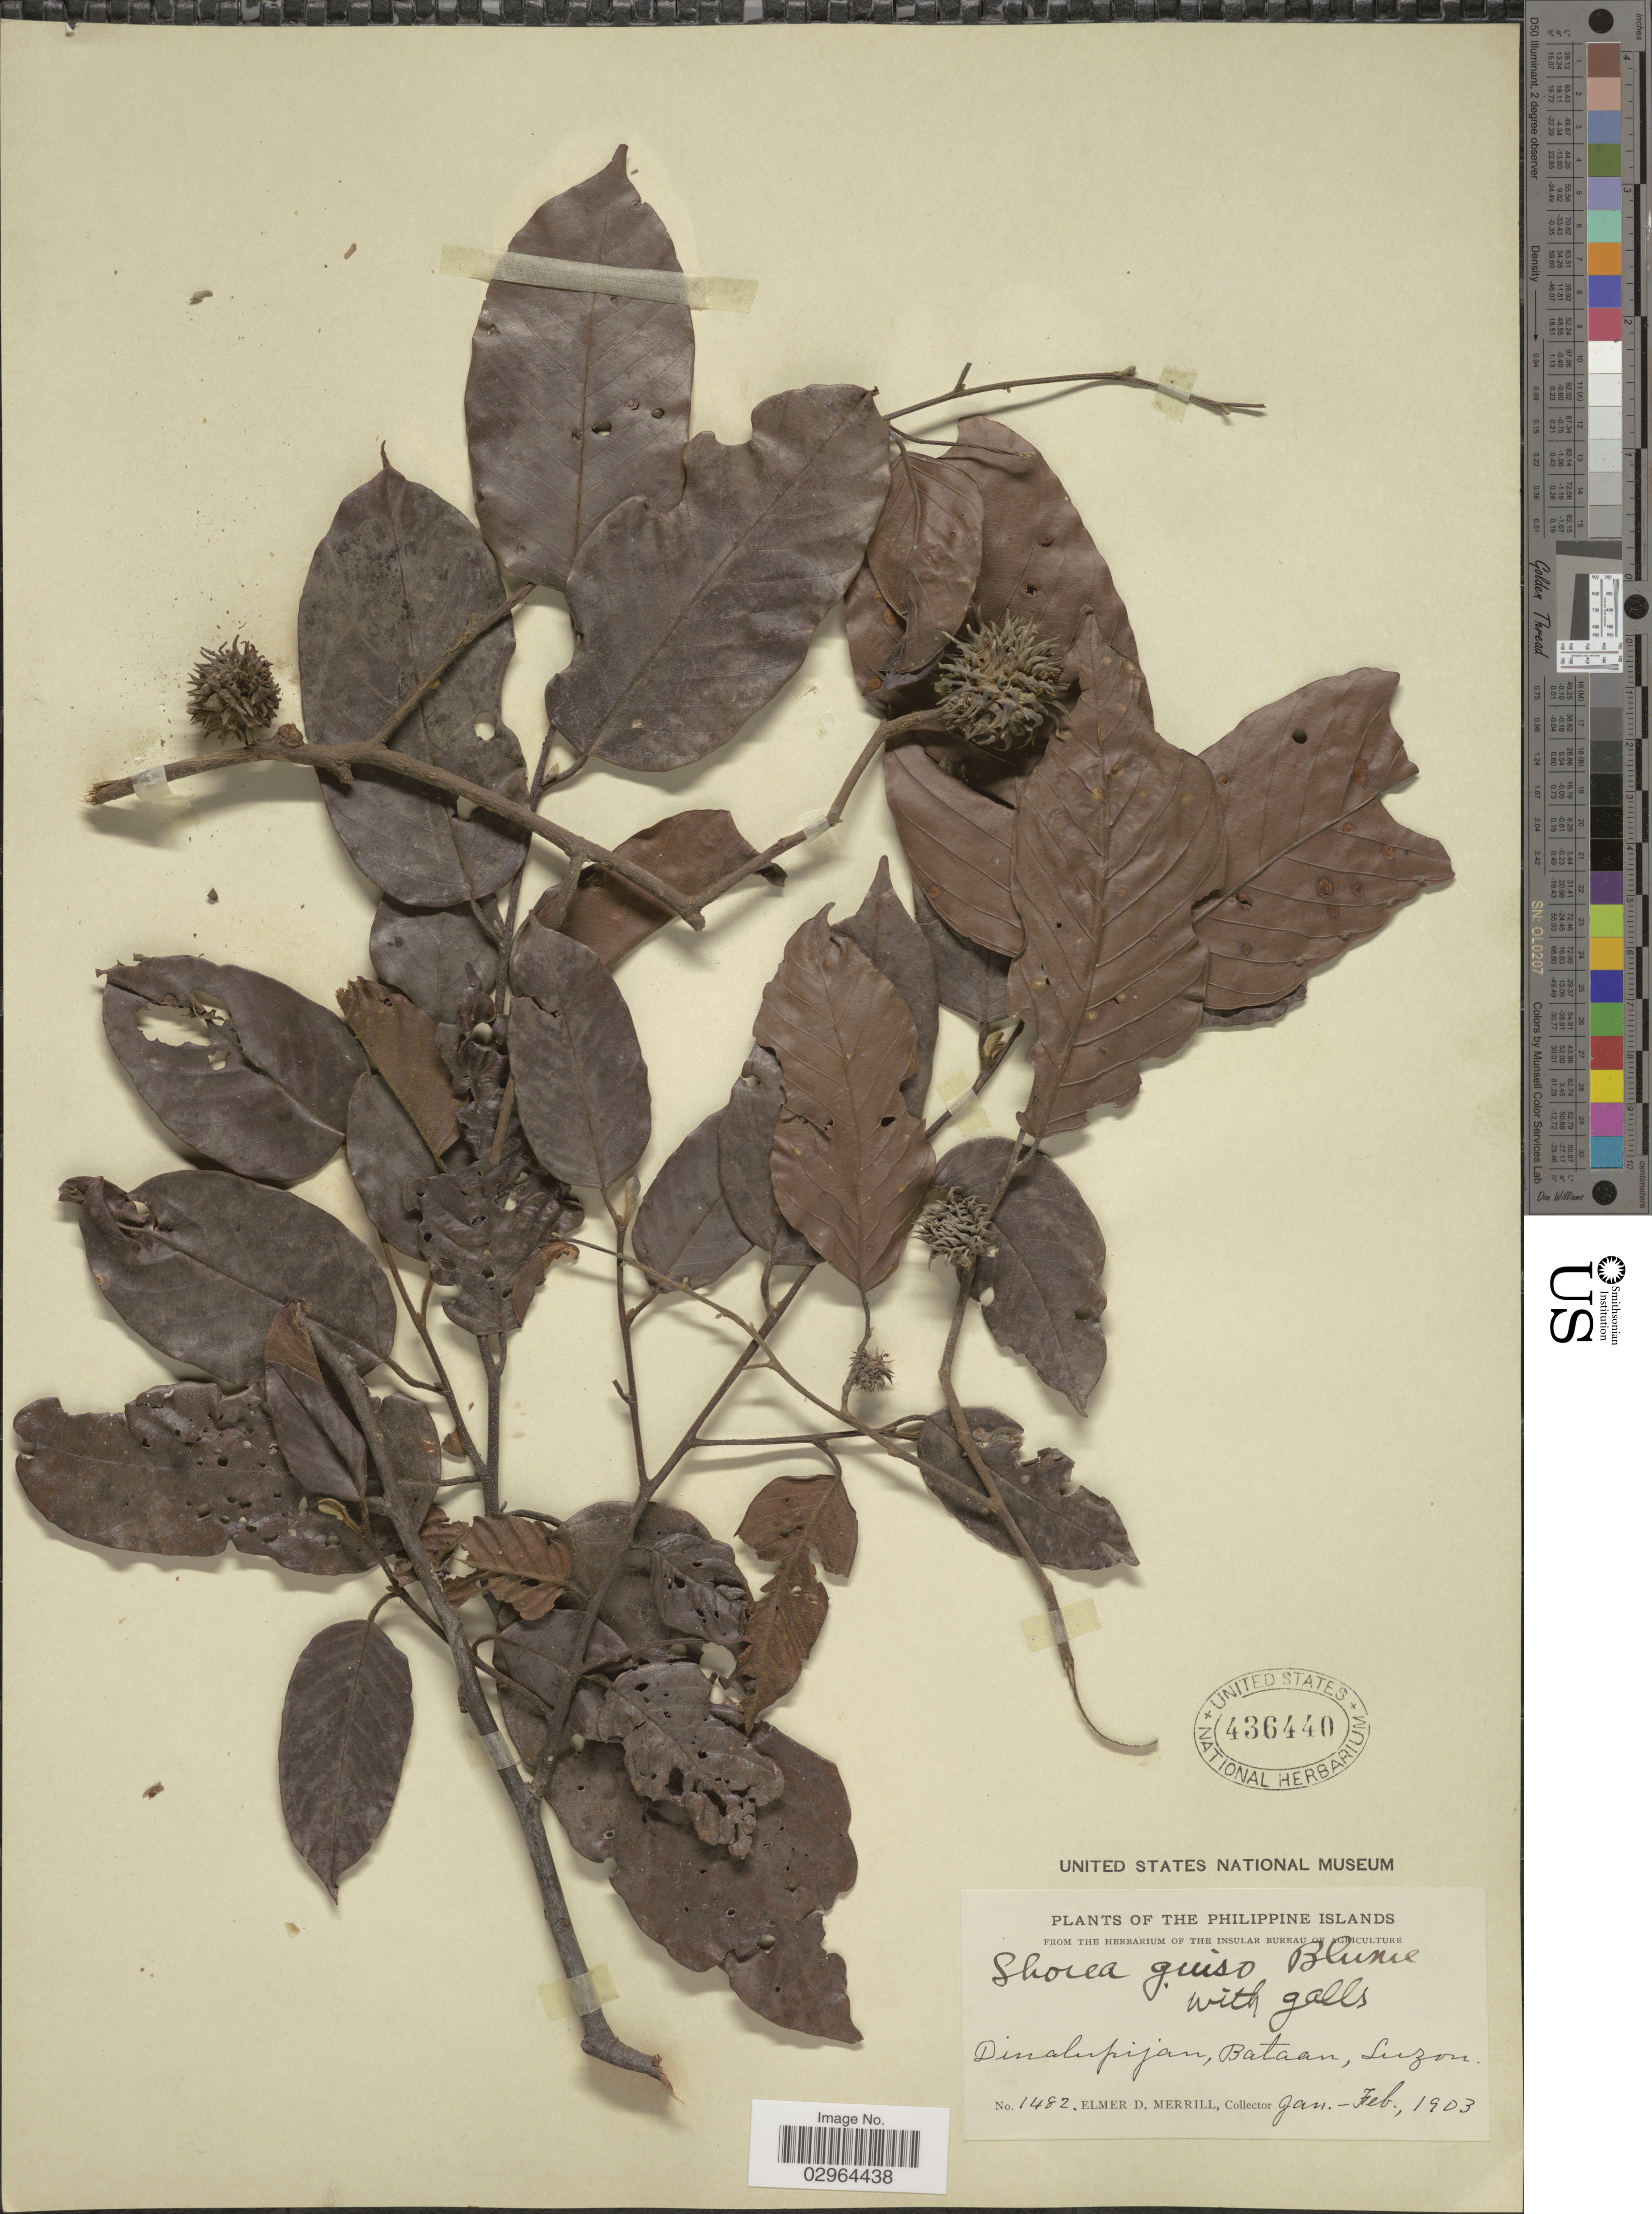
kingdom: Plantae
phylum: Tracheophyta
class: Magnoliopsida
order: Malvales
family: Dipterocarpaceae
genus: Shorea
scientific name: Shorea guiso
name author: (Blanco) Blume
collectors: E. D. Merrill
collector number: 1482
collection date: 1903-01/1903-02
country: Philippines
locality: Dinalupijan, Bataan, Luzon.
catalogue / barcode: US 436440